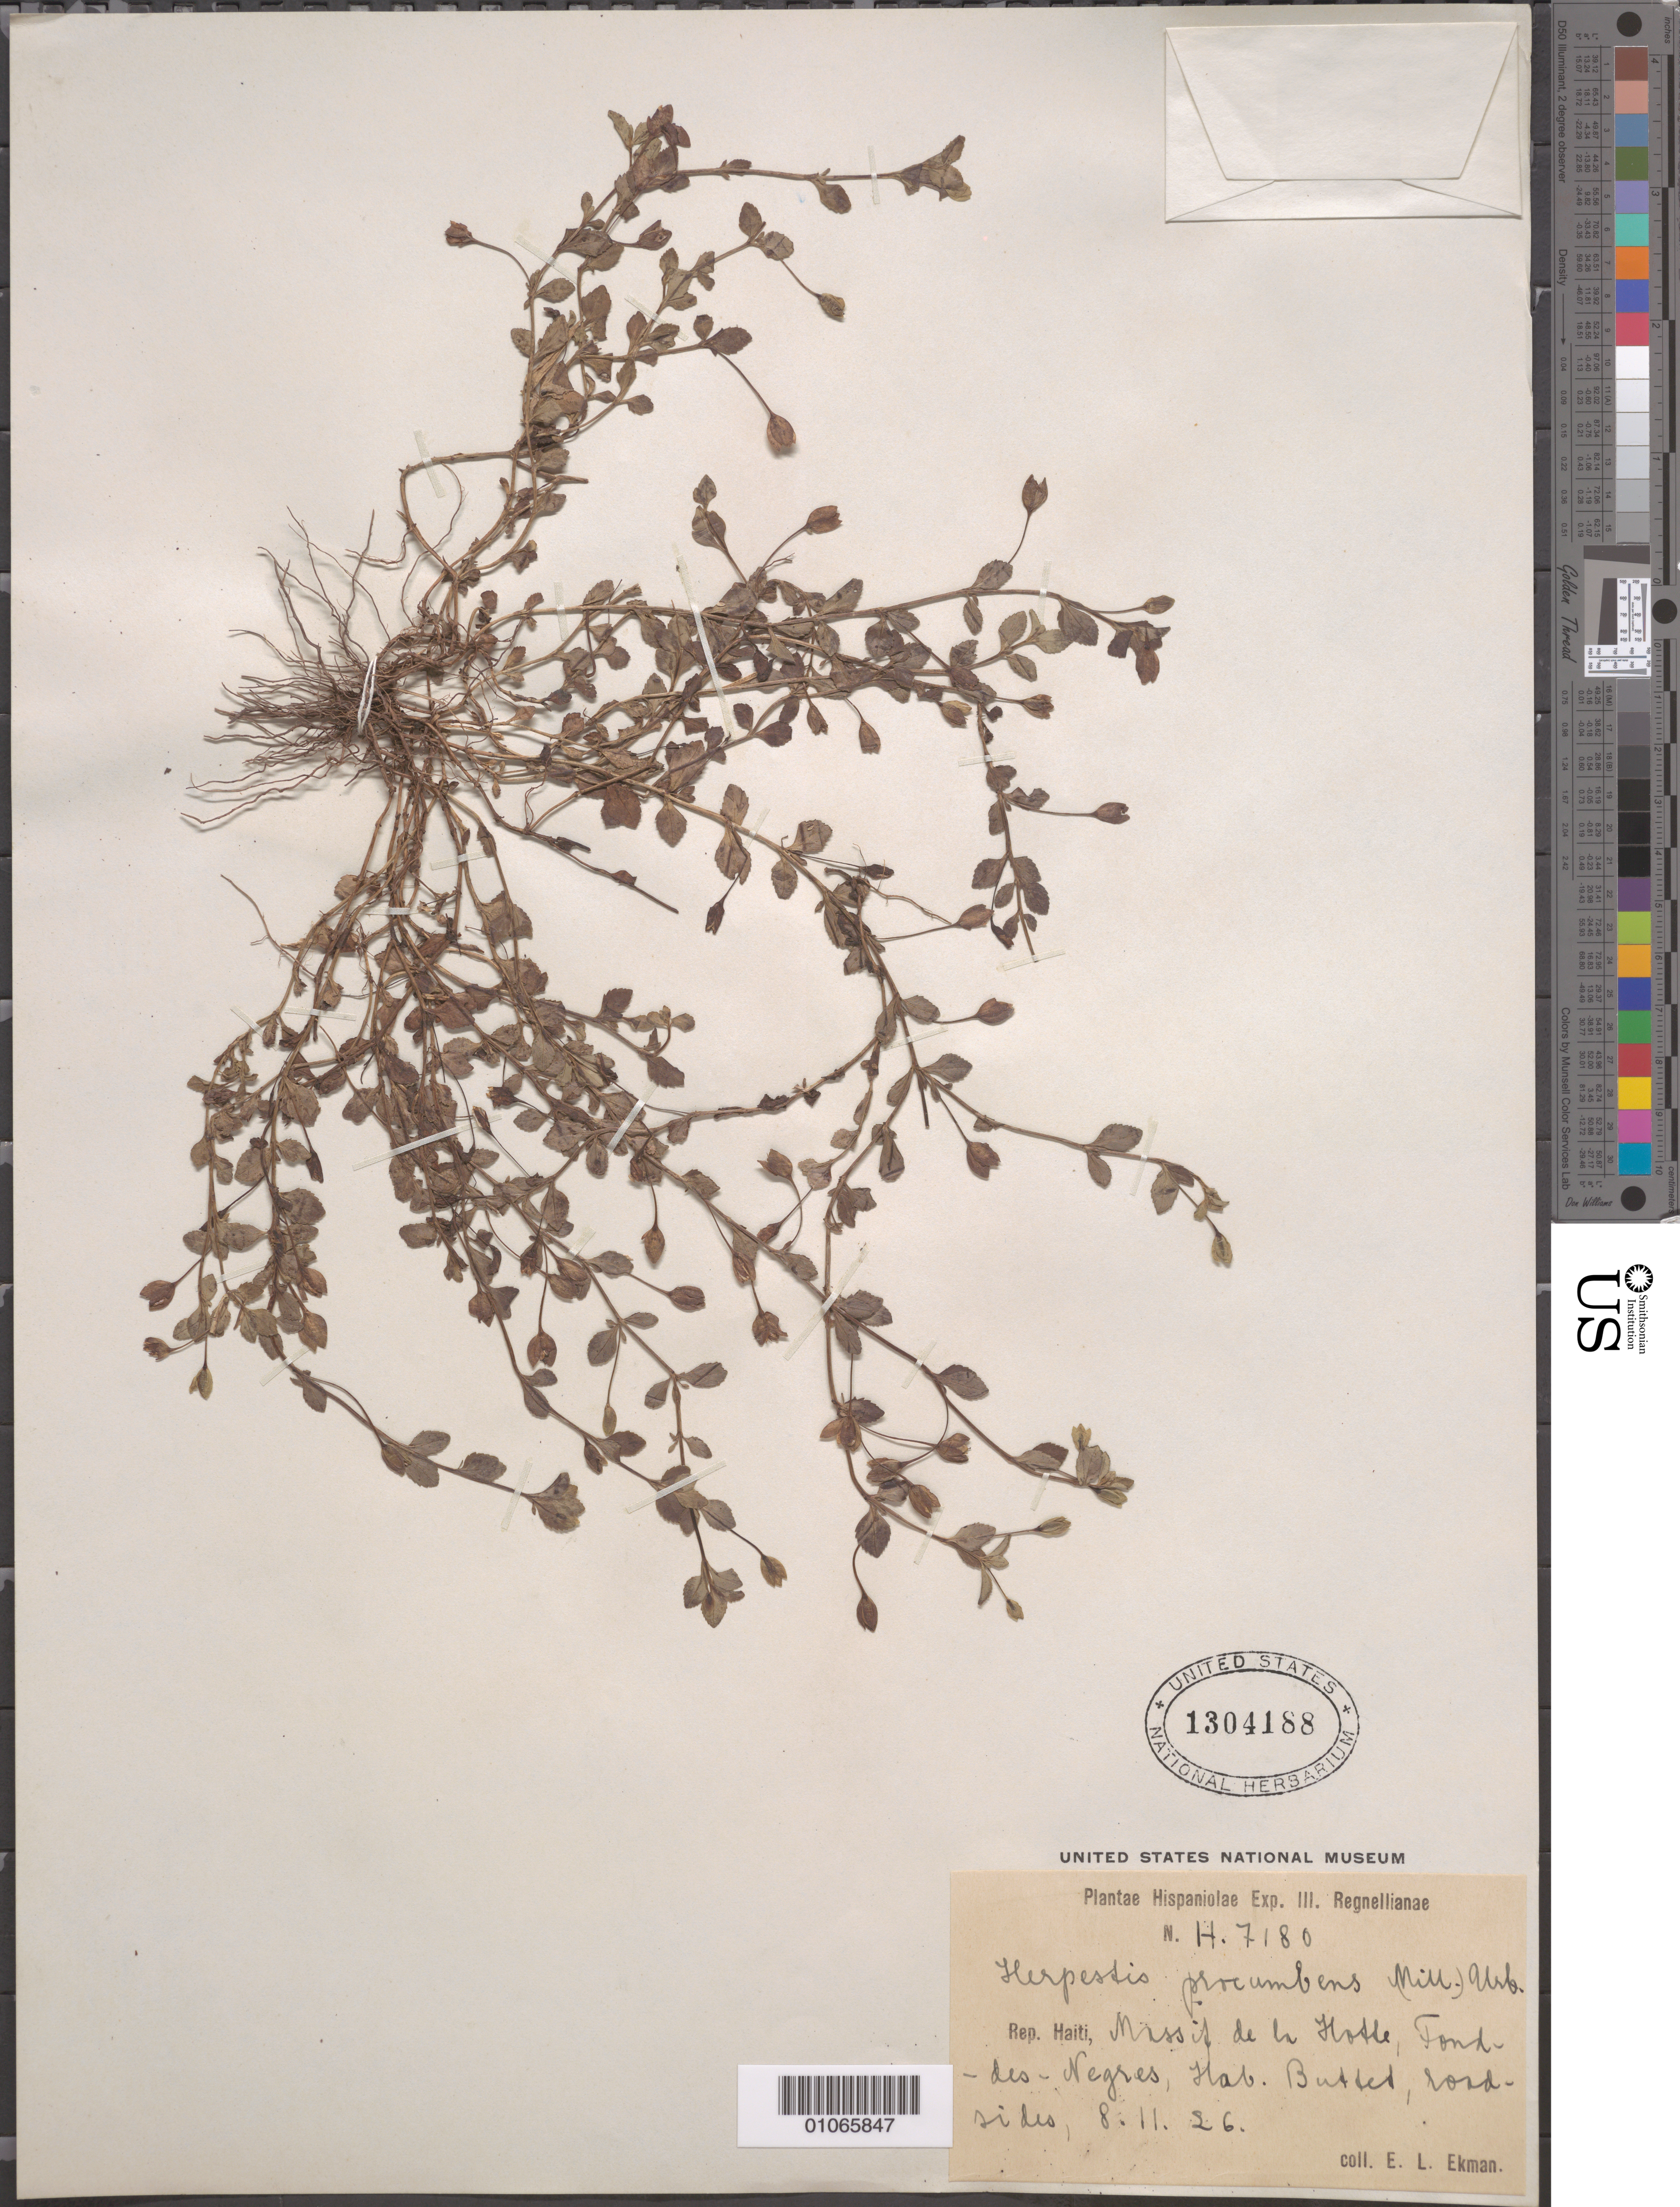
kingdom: Plantae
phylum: Tracheophyta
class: Magnoliopsida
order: Lamiales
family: Plantaginaceae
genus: Mecardonia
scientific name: Mecardonia procumbens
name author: (Mill.) Small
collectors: E. L. Ekman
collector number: H 7180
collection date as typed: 08 Nov 1926 or 11 Apr 1926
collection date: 1926-04-11 or 1926-11-08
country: Haiti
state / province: Nippes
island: Hispaniola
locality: Massif e la Hosle, Fond-des-negres. Roadsides.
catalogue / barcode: US 1304188